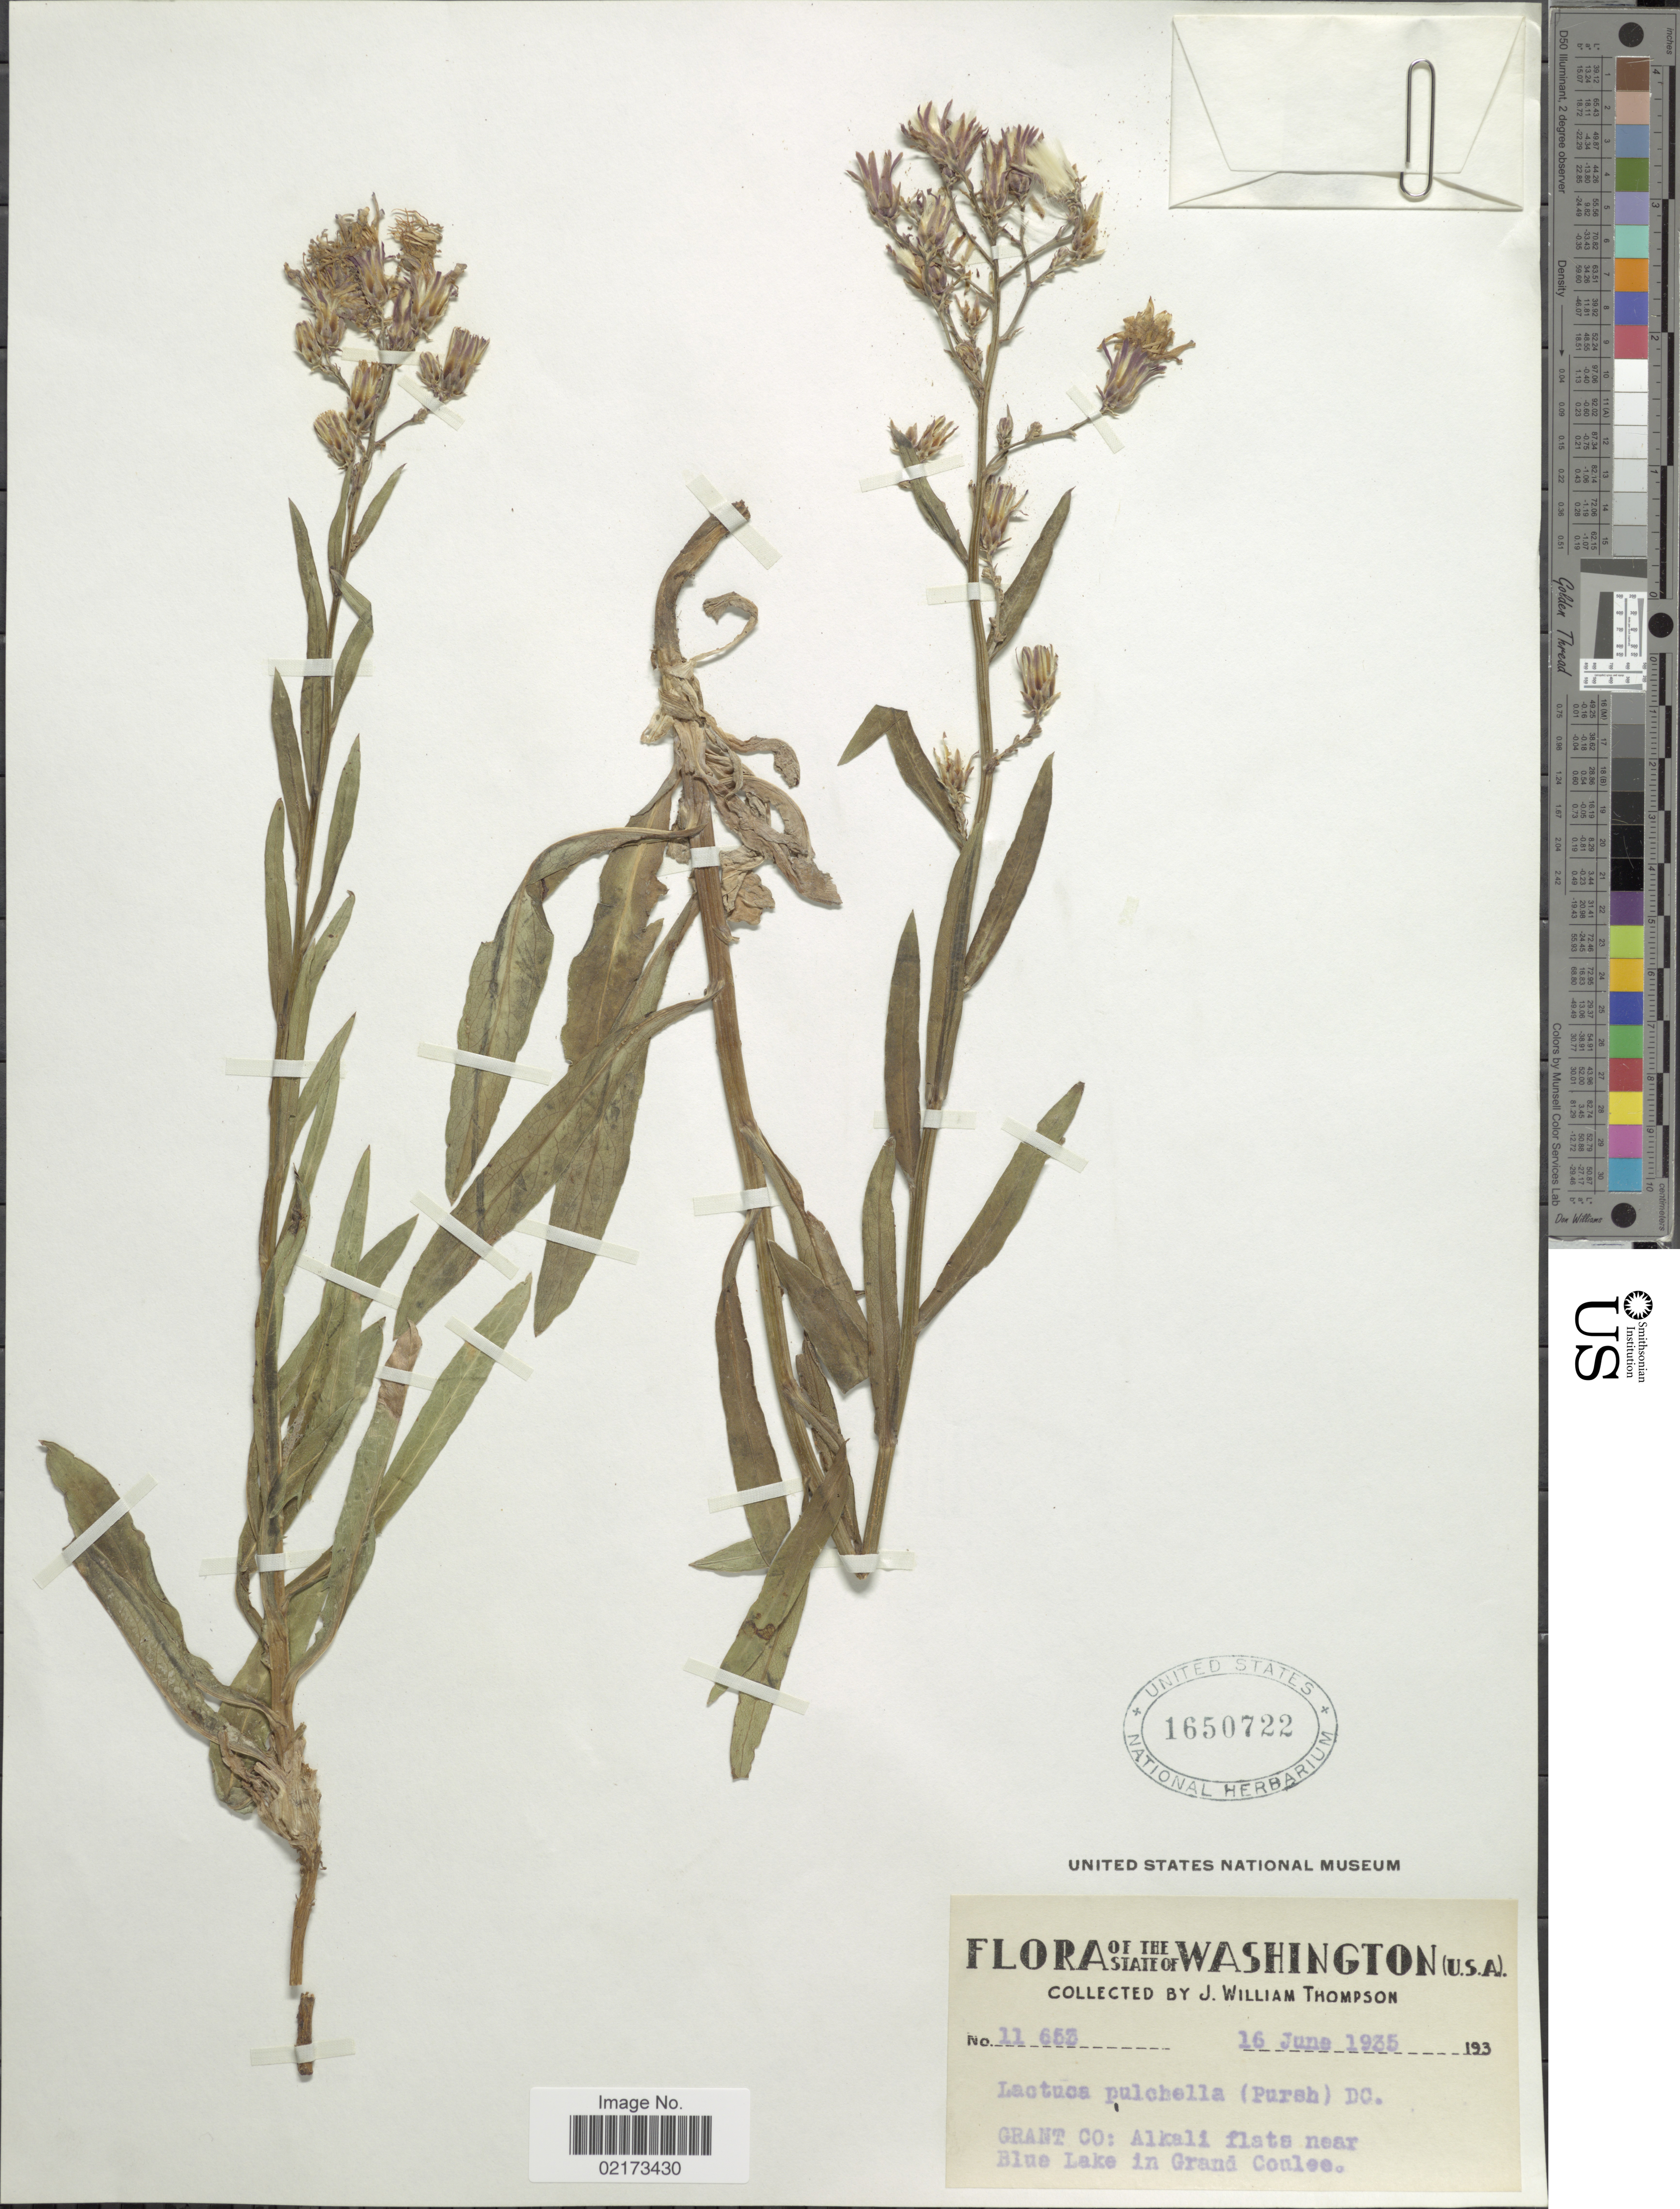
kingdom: Plantae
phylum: Tracheophyta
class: Magnoliopsida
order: Asterales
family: Asteraceae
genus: Lactuca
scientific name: Lactuca tatarica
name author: (L.) C.A. Mey.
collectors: J. W. Thompson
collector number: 11653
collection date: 1935-06-16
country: United States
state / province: Washington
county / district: Grant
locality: U.S.A., Grant Co., Alkali flats near Blue Lake in Grand Coulee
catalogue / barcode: US 1650722